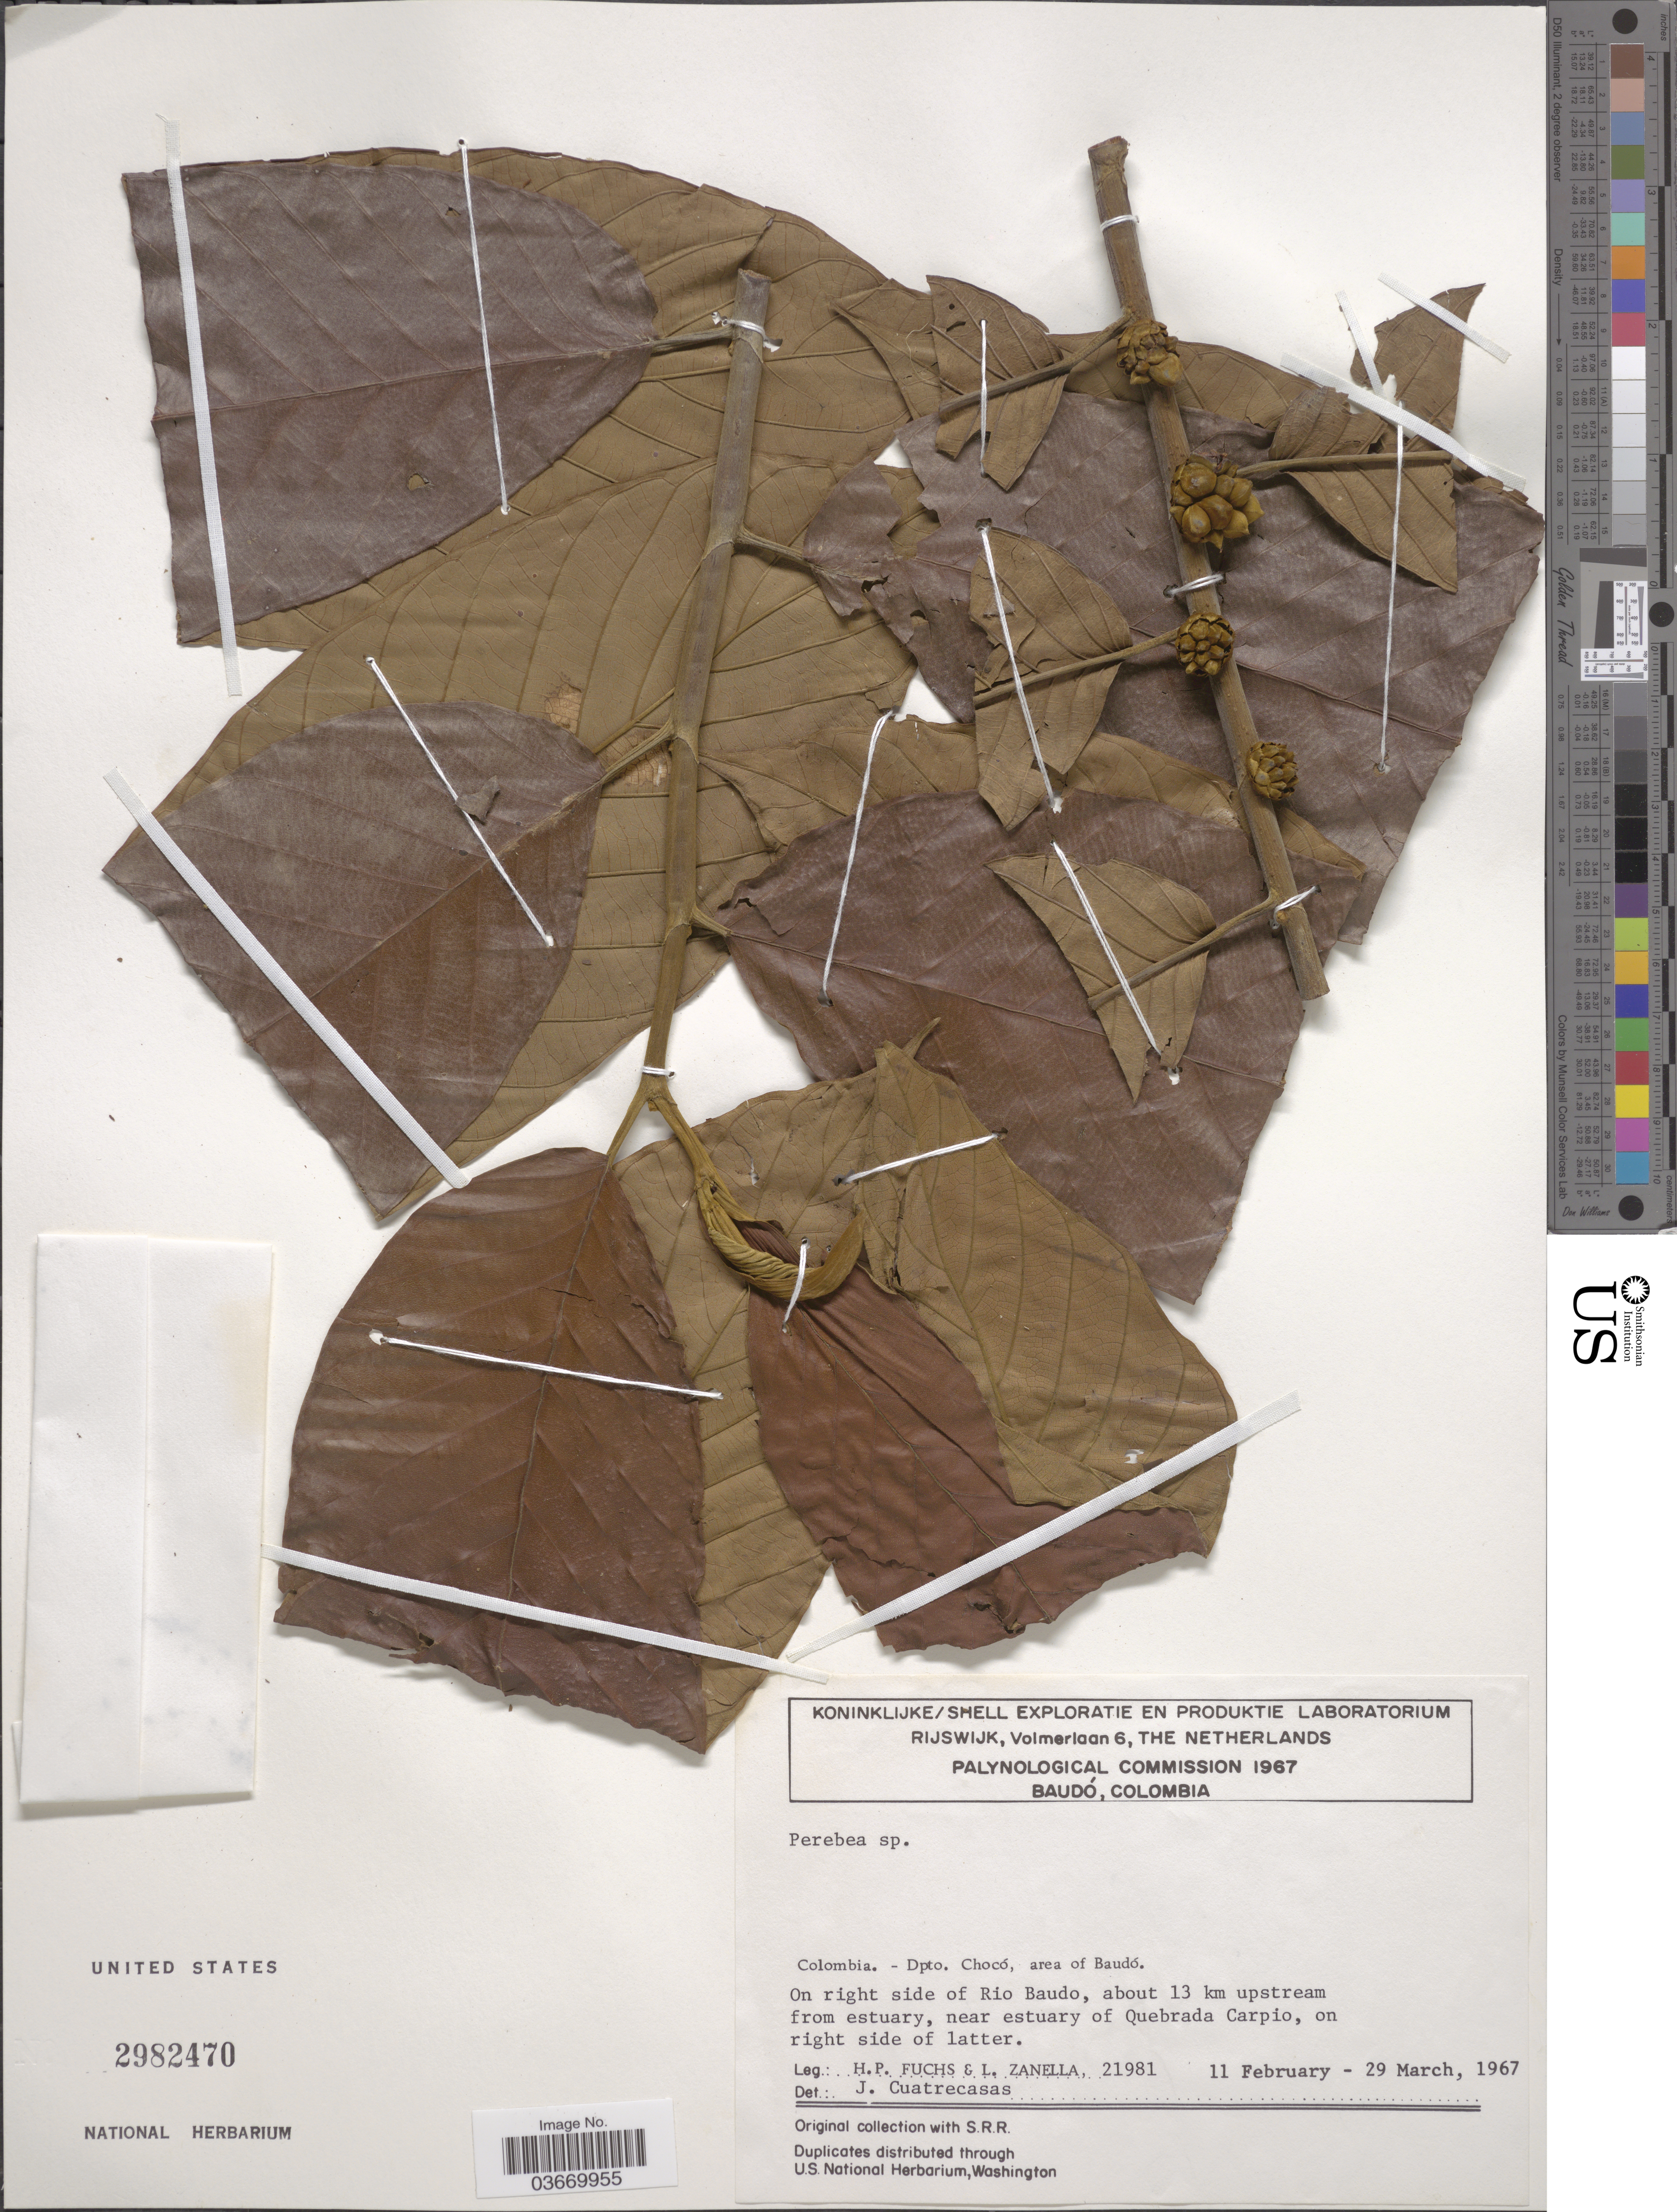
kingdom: Plantae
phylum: Tracheophyta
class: Magnoliopsida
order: Rosales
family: Moraceae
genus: Perebea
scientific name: Perebea sp.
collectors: H. P. Fuchs & L. Zanella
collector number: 21981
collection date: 1967-02-11/1967-03-29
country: Colombia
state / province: Chocó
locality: Dpto. Chocó, area of Baudó. On right side of Rio Baudo, about 13 km upstream from estuary, near estuary of Quebrada Carpio, on right side of latter.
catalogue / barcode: US 2982470